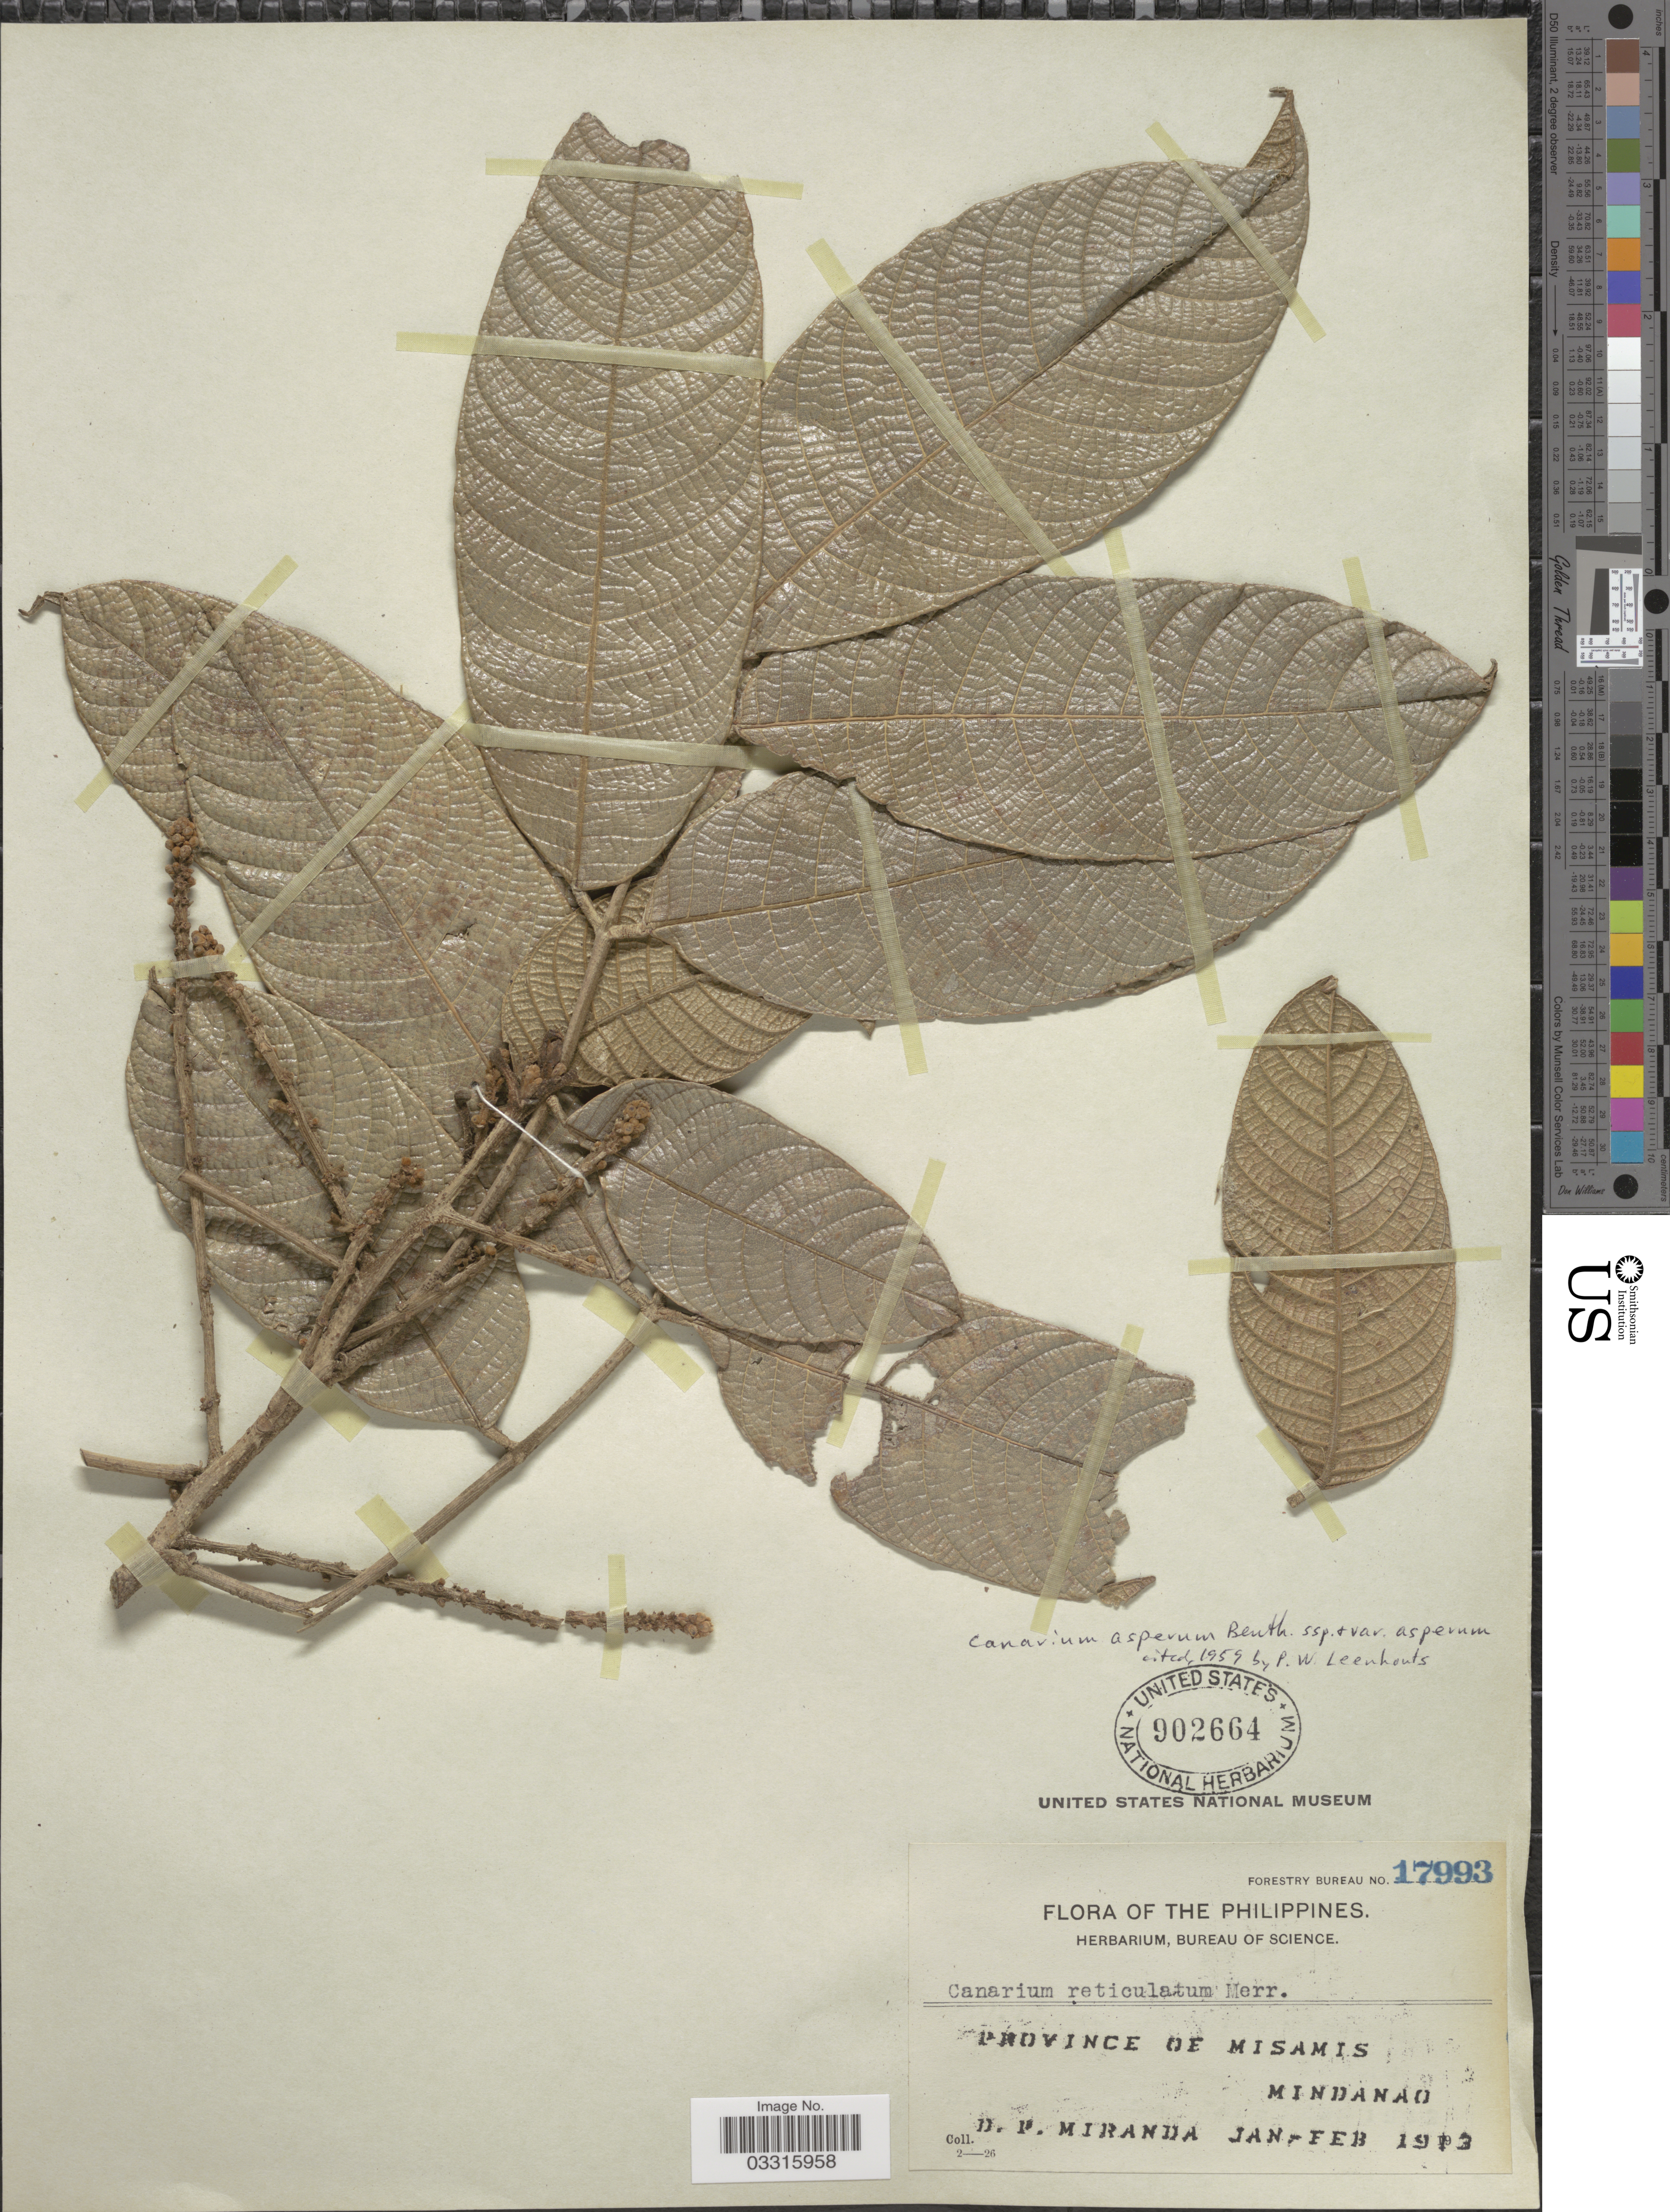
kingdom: Plantae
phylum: Tracheophyta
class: Magnoliopsida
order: Sapindales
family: Burseraceae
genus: Canarium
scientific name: Canarium asperum subsp. asperum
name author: Benth.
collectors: D. P. Miranda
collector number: Forestry Bureau 17993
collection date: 1913-01/1913-02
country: Philippines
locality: Province of Misamis. Mindanao.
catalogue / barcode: US 902664